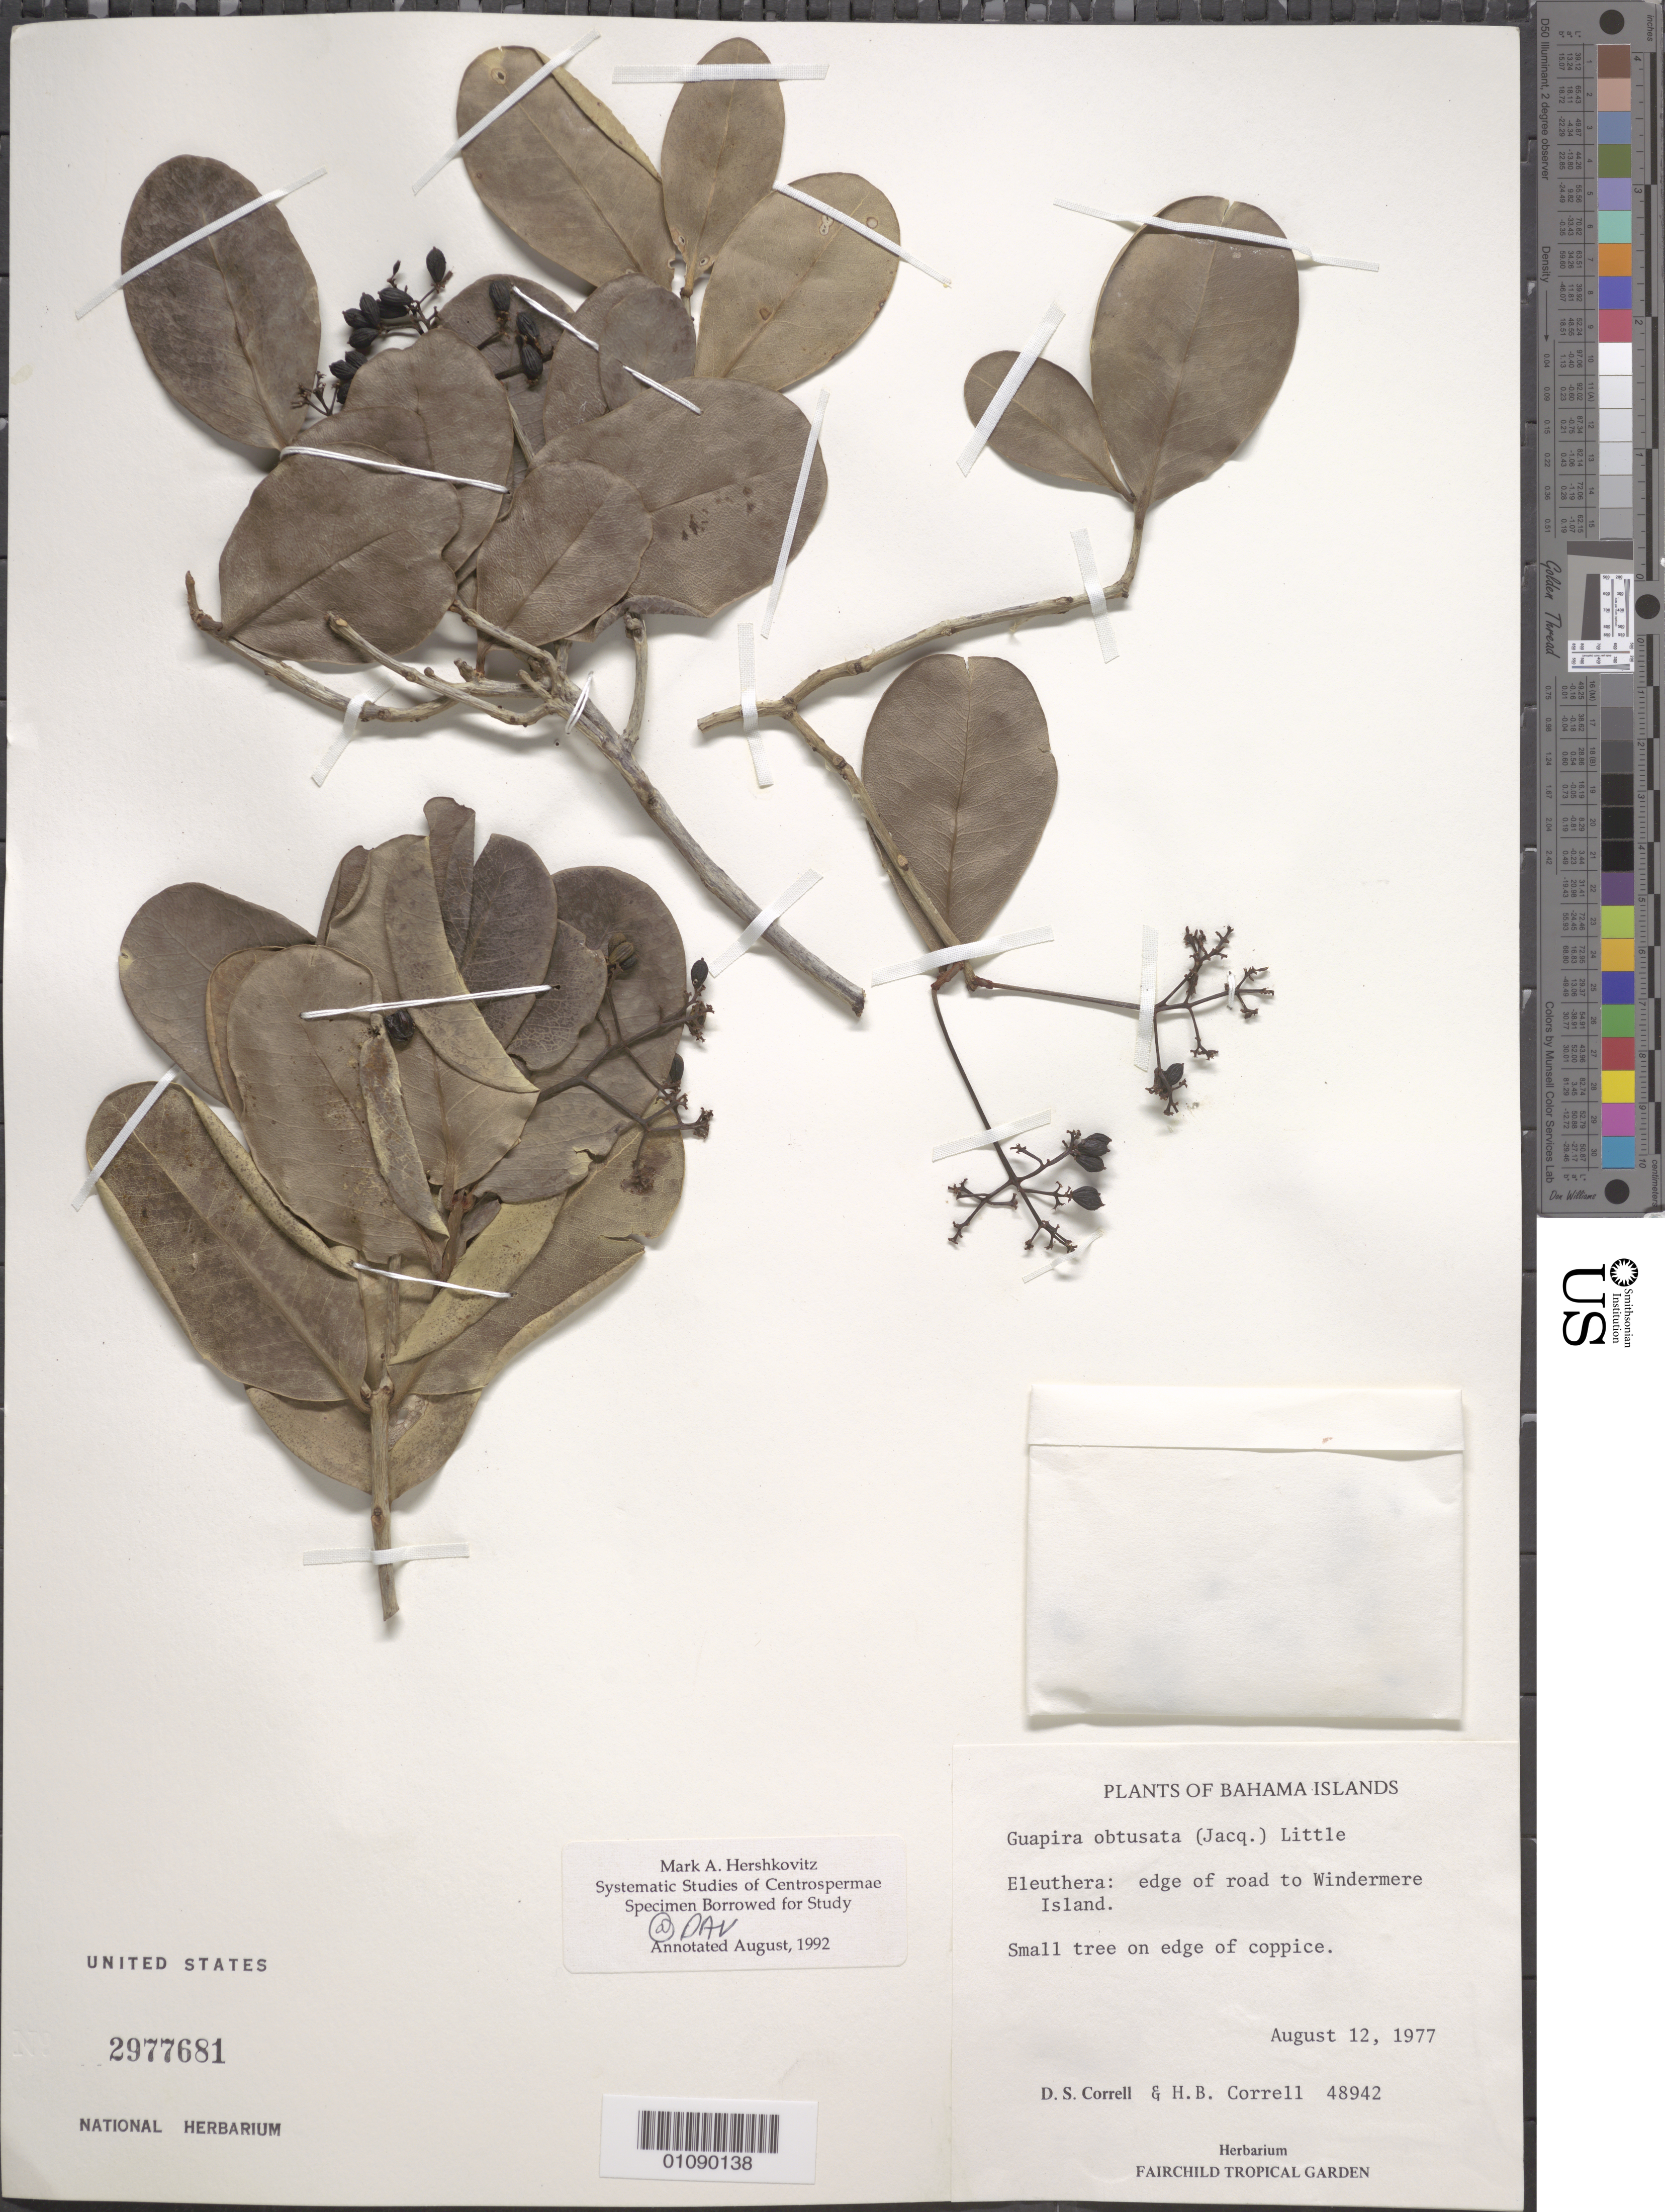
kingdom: Plantae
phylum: Tracheophyta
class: Magnoliopsida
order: Caryophyllales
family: Nyctaginaceae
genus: Guapira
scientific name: Guapira obtusata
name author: (Jacq.) Little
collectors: D. S. Correll & H. Correll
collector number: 48942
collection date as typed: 12 Aug 1977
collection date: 1977-08-12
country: Bahamas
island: Eleuthera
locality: Eleuthera: edge of road to Windermere Island.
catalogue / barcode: US 2977681